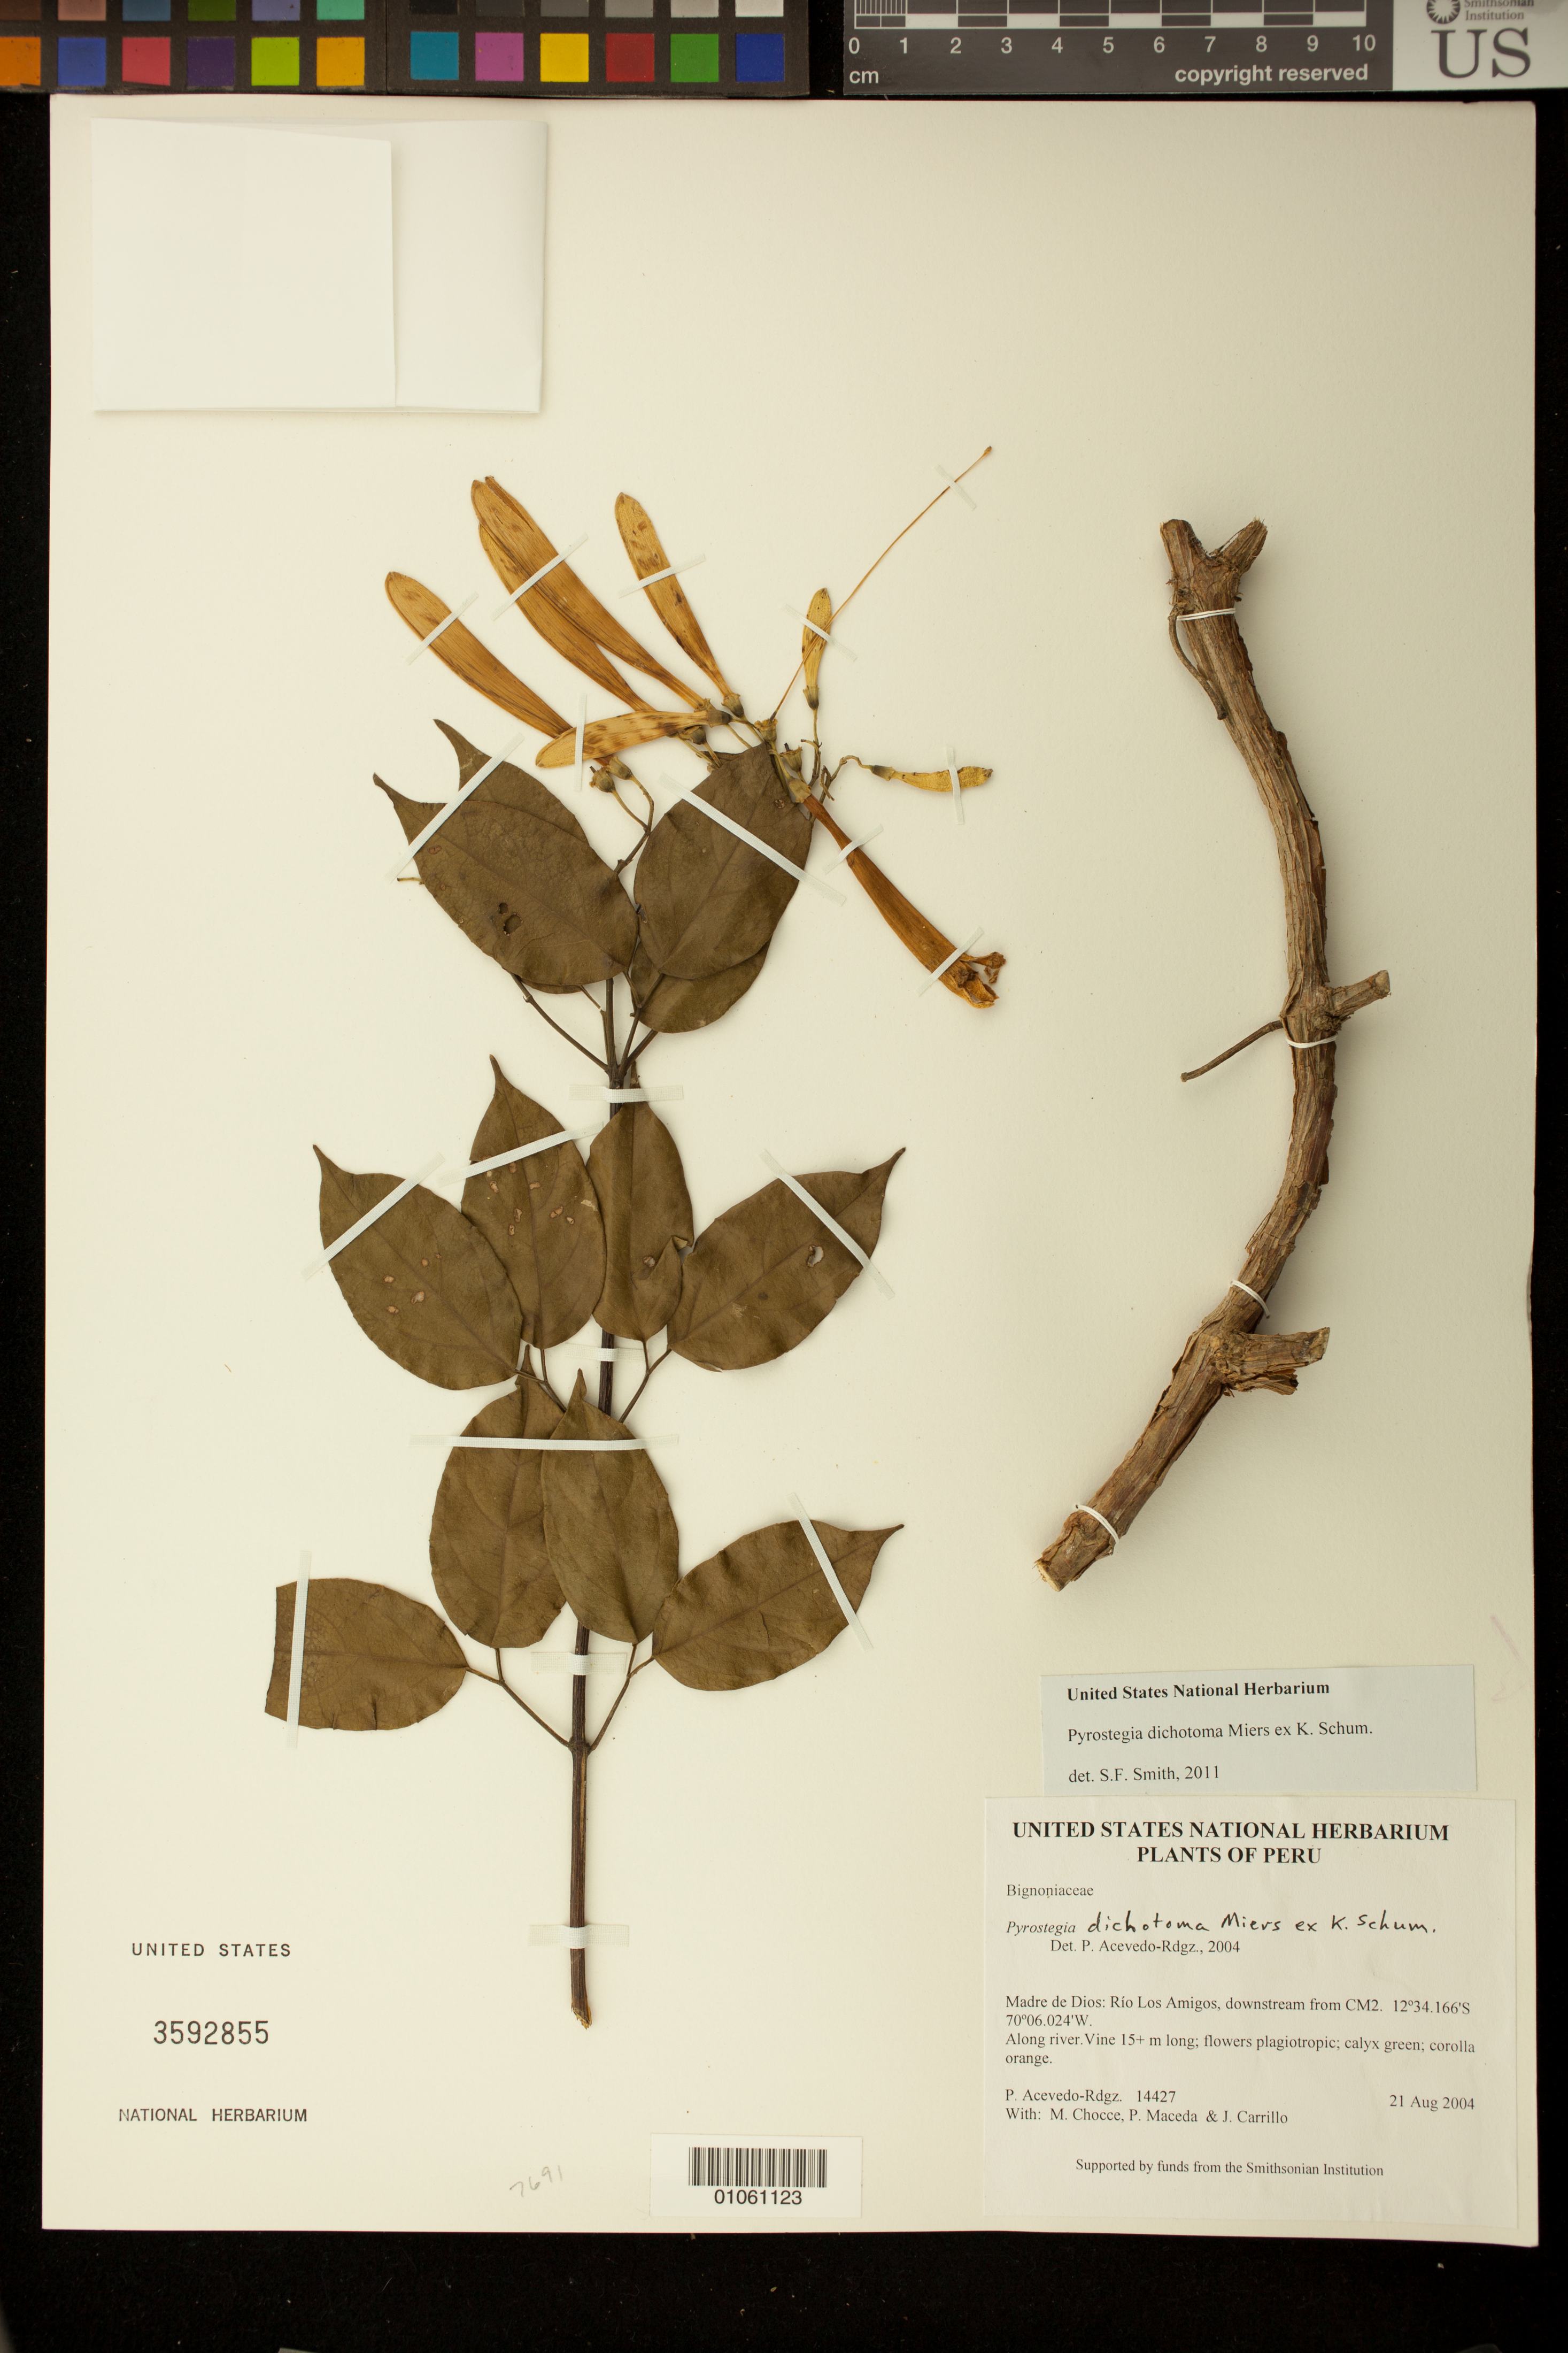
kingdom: Plantae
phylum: Tracheophyta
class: Magnoliopsida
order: Lamiales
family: Bignoniaceae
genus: Pyrostegia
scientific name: Pyrostegia venusta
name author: (Ker Gawl.) Miers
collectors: P. Acevedo-Rodr., M. Chocce, P. Maceda & J. Carrillo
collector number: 14427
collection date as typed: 21 Aug 2004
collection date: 2004-08-21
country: Peru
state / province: Madre de Dios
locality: Madre de Dios: Río Los Amigos, downstream from CM2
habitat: Along river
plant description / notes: NY, MO, US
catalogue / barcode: US 3592855